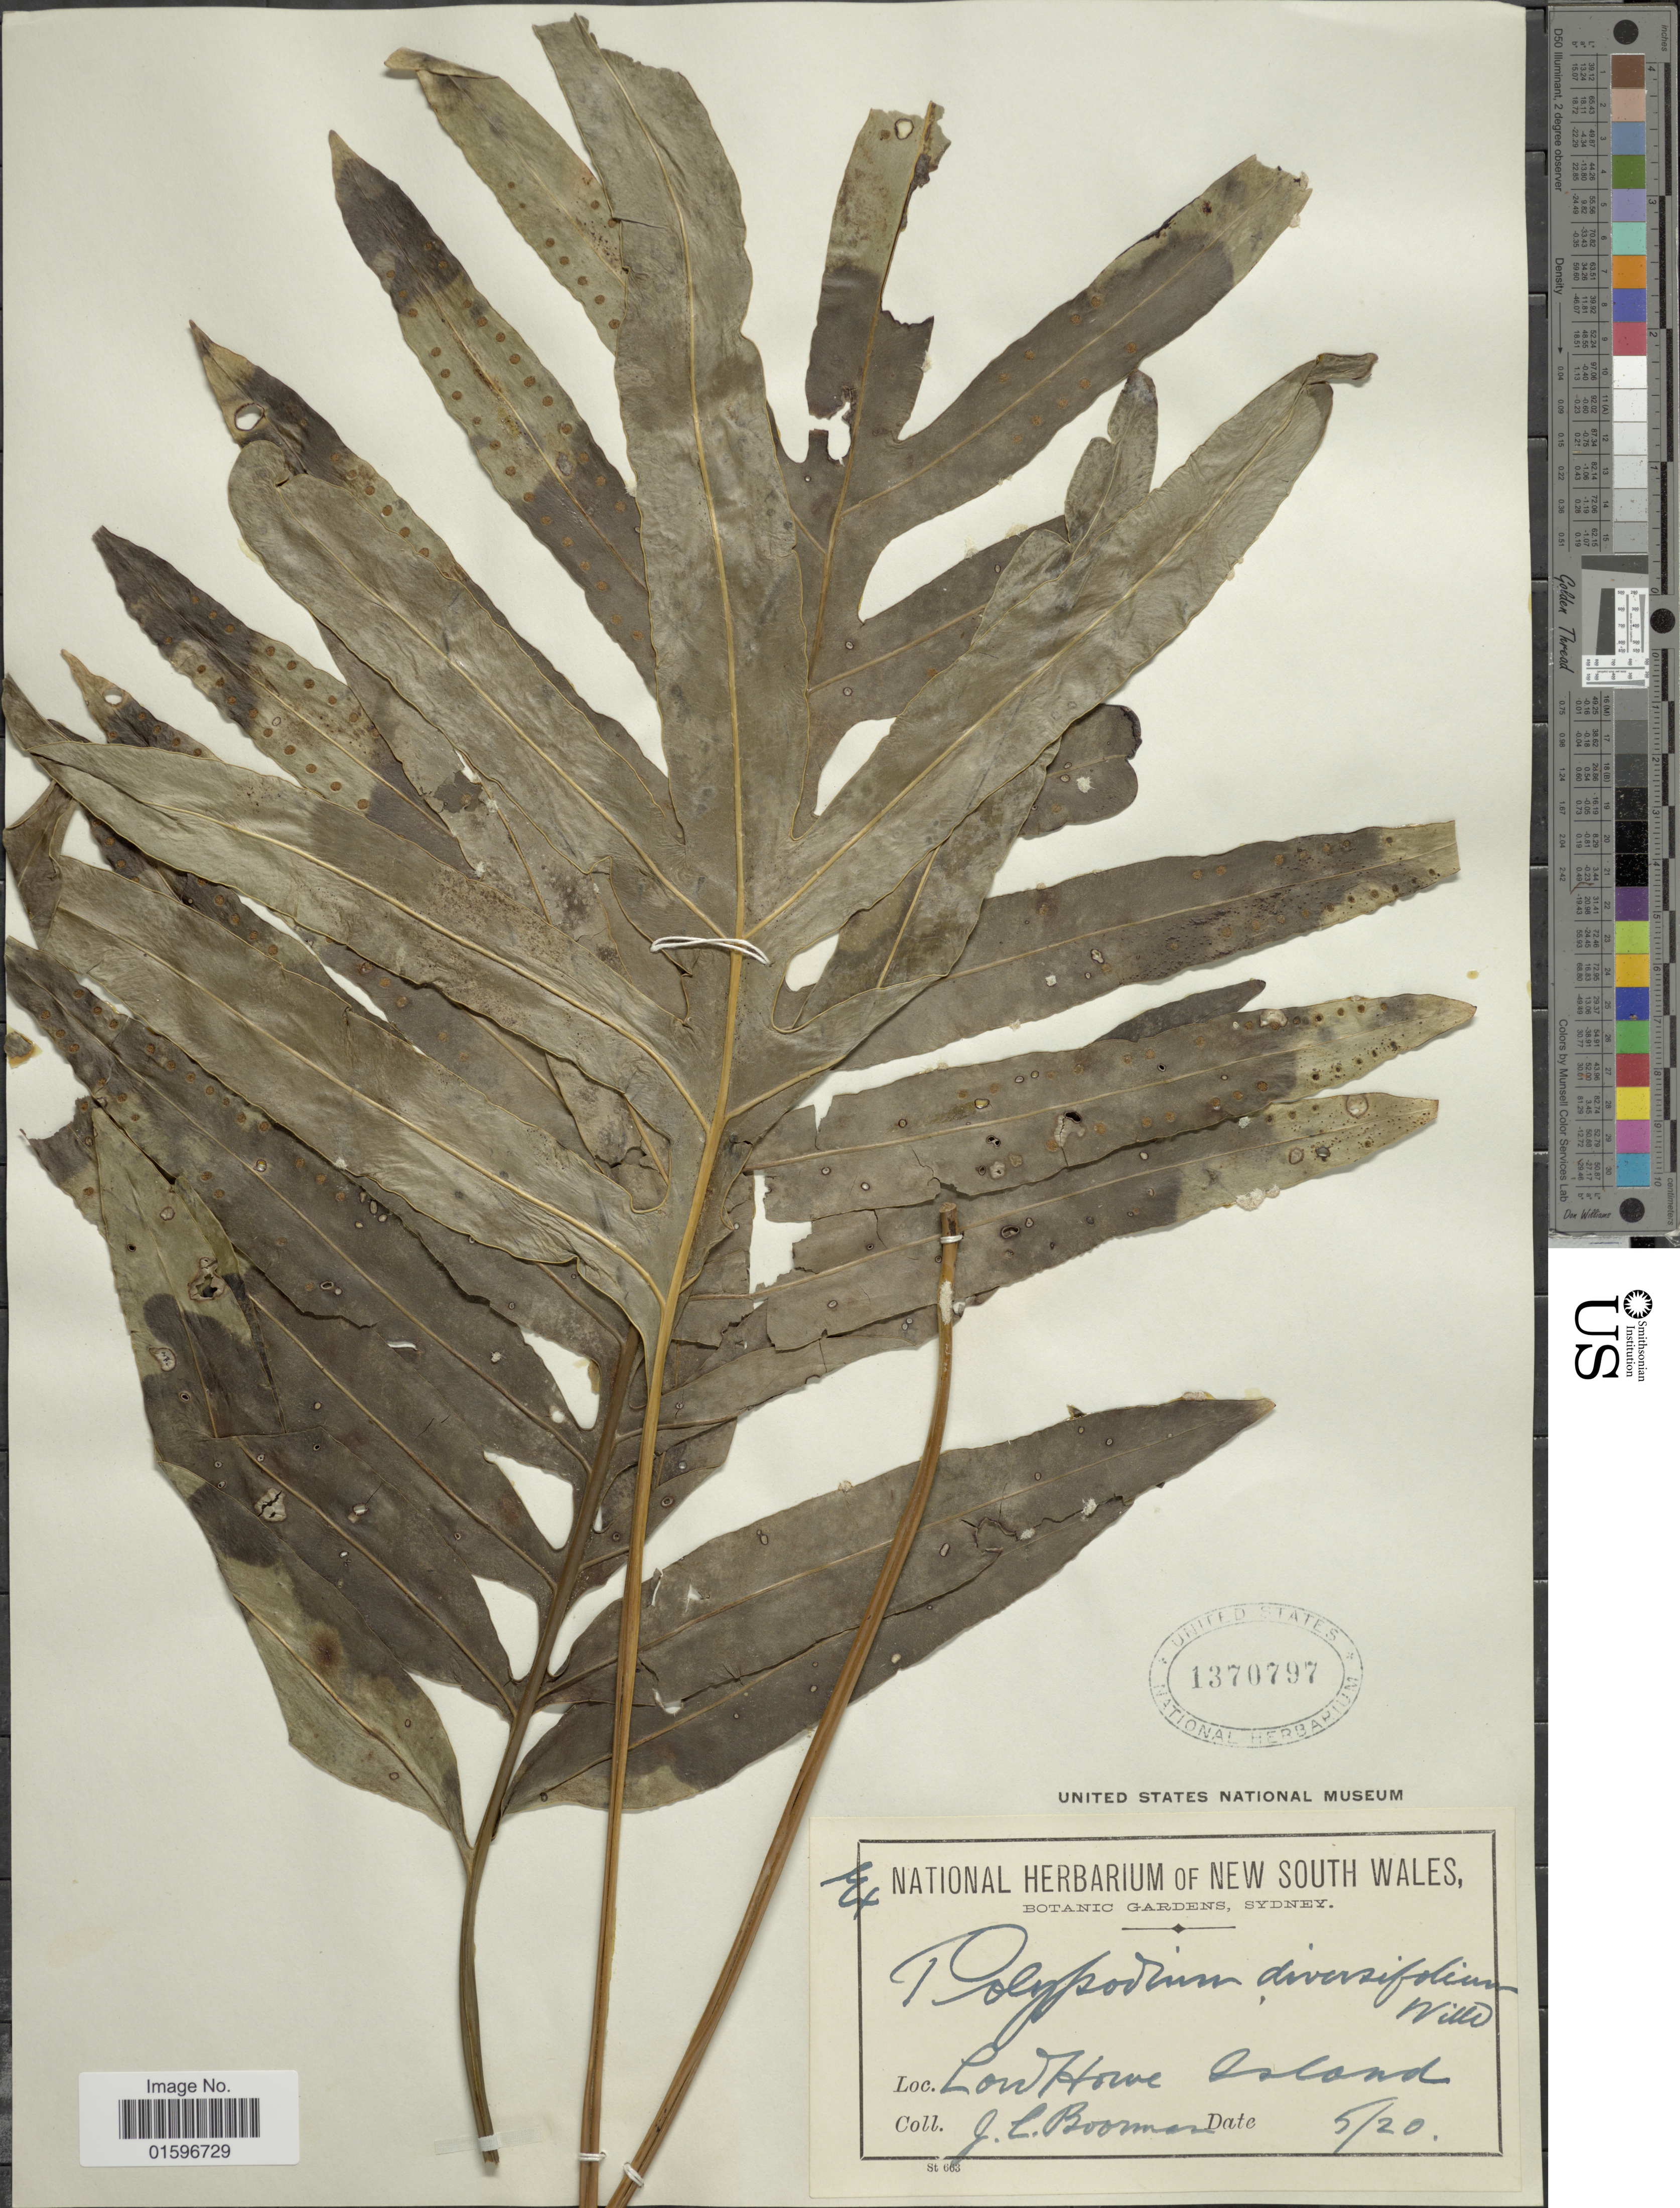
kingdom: Plantae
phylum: Tracheophyta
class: Polypodiopsida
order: Polypodiales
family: Polypodiaceae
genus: Polypodium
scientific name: Polypodium diversifolium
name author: Sw.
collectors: J. Boorman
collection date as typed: Transcribed d/m/y: /5/20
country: Australia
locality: Lord Howe Island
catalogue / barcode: US 1370797